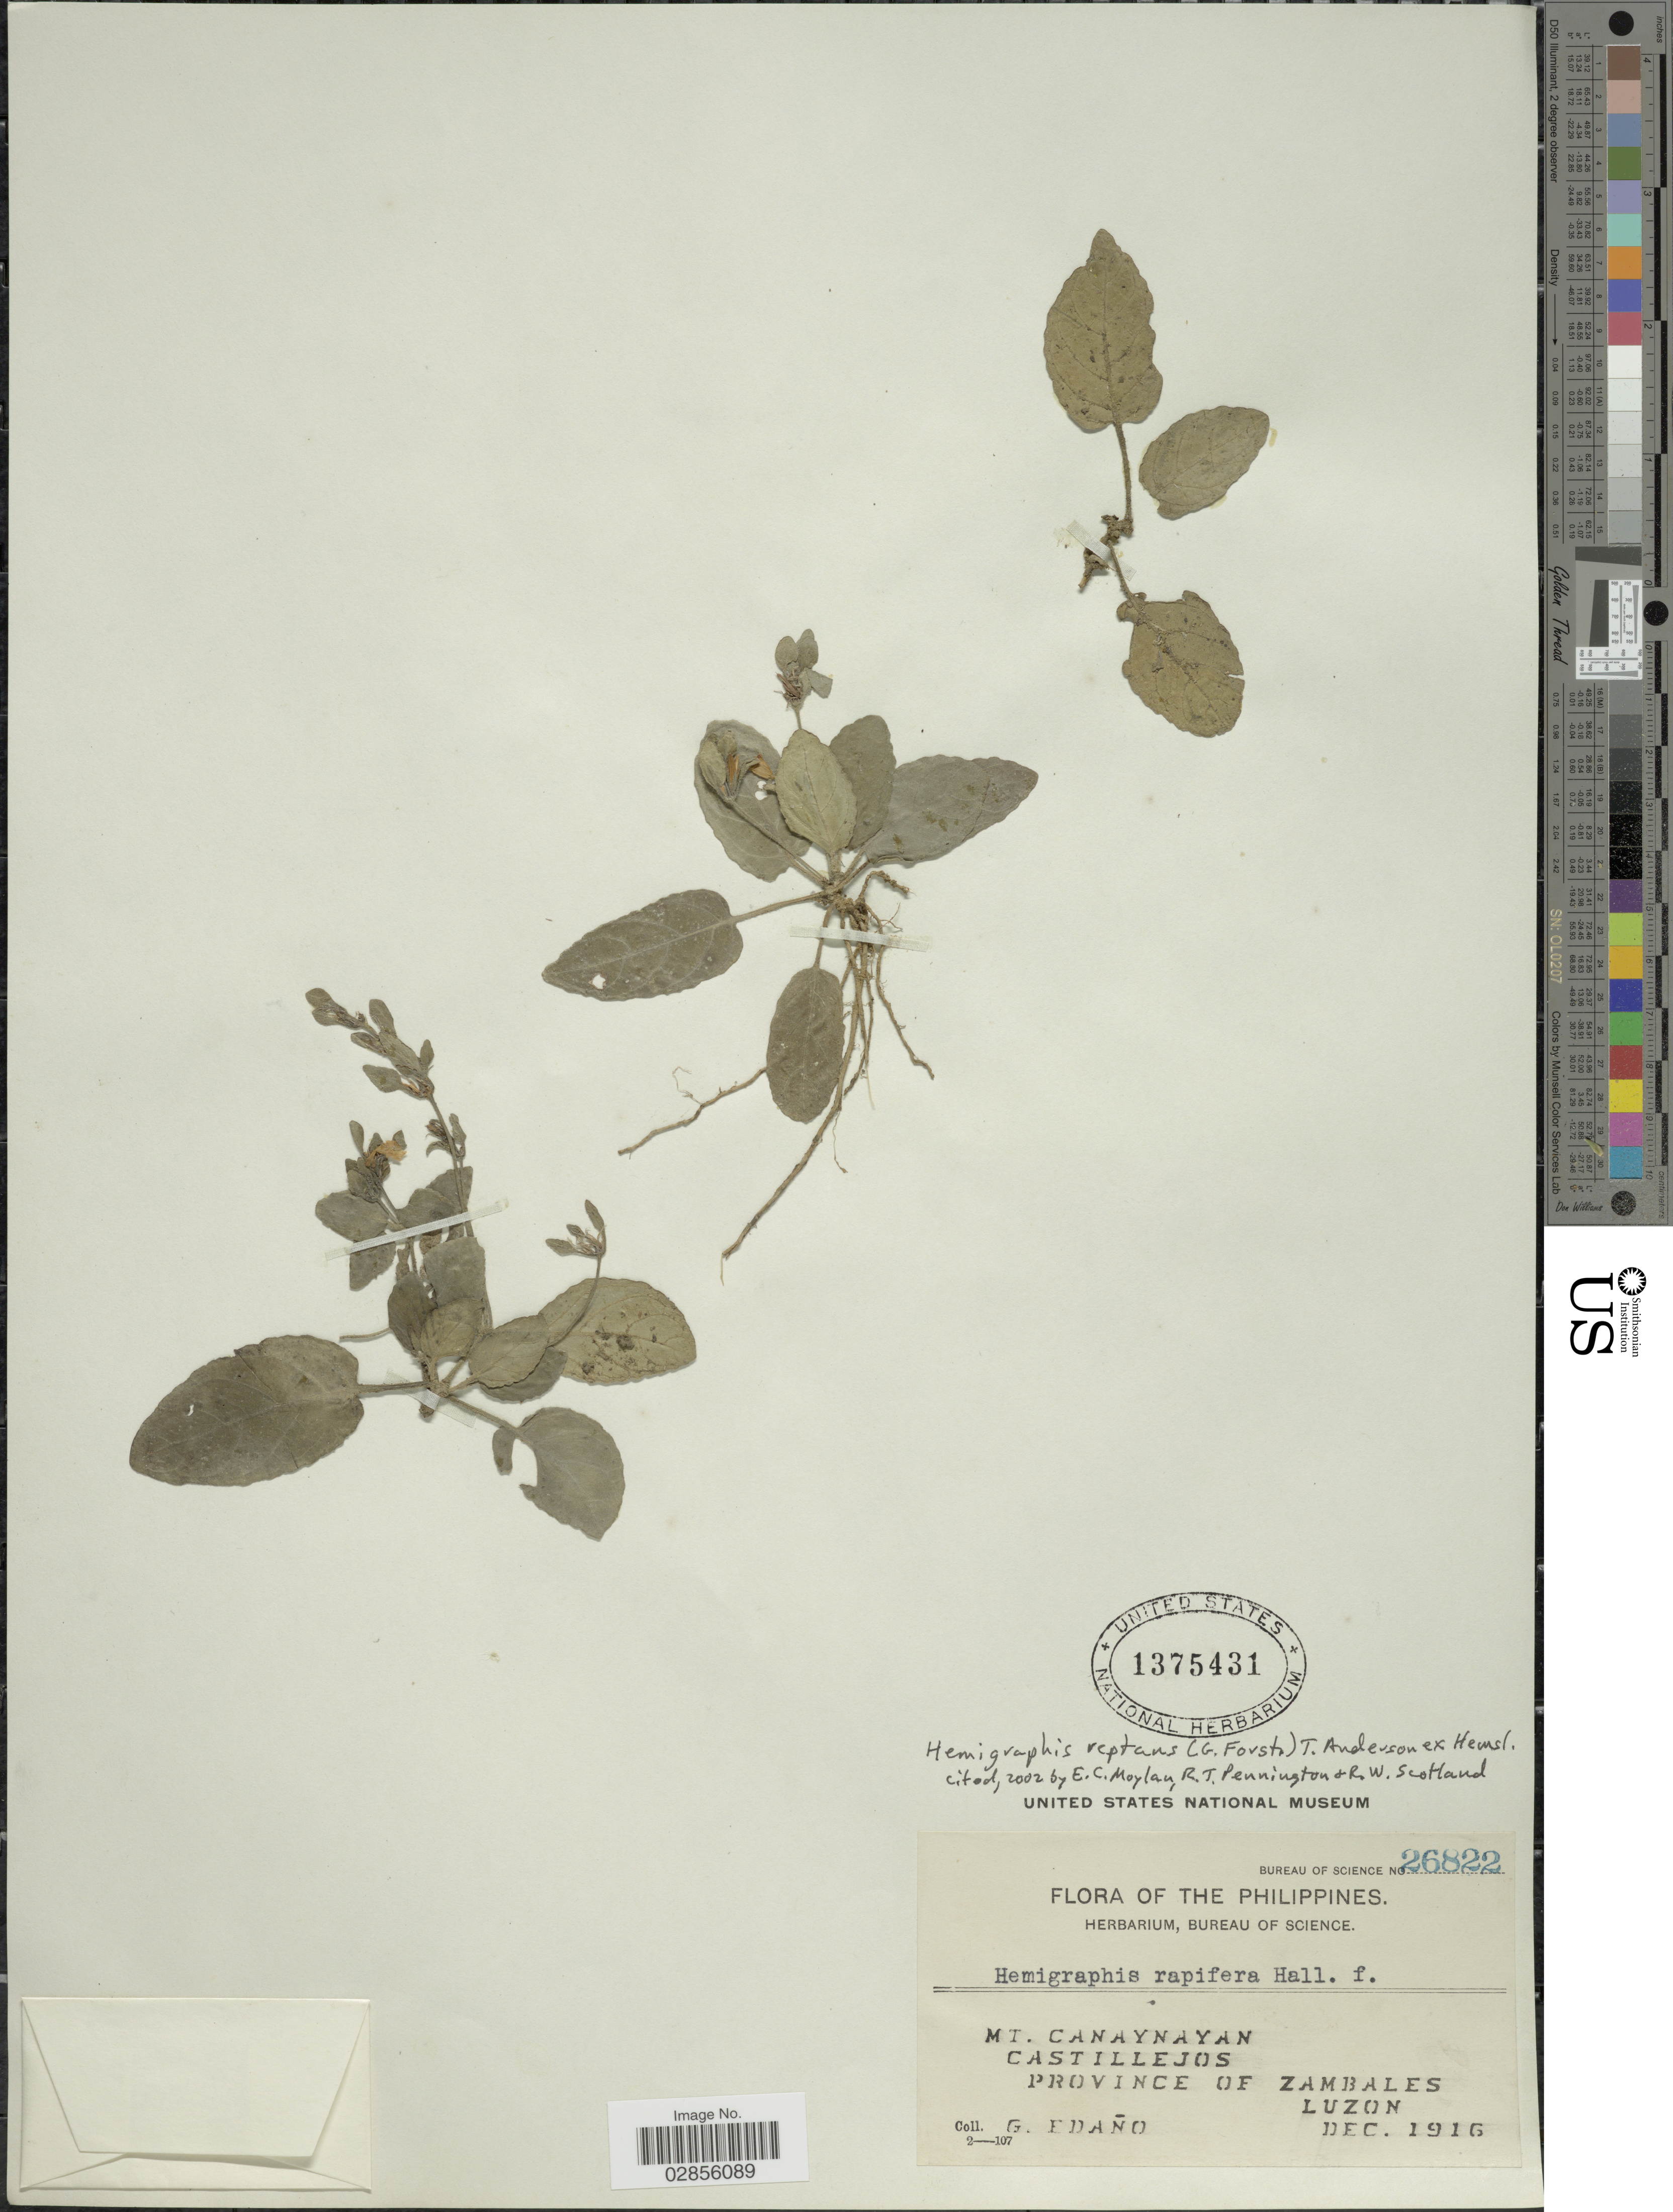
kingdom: Plantae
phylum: Tracheophyta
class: Magnoliopsida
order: Lamiales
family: Acanthaceae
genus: Hemigraphis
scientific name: Hemigraphis reptans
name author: (G. Forst.) T. Anderson ex Hemsl.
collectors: G. Edaño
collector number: Bureau of Science 26822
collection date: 1916-12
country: Philippines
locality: Mt. Canaynayan. Castillejos. Province of Zambales, Luzon.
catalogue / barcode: US 1375431